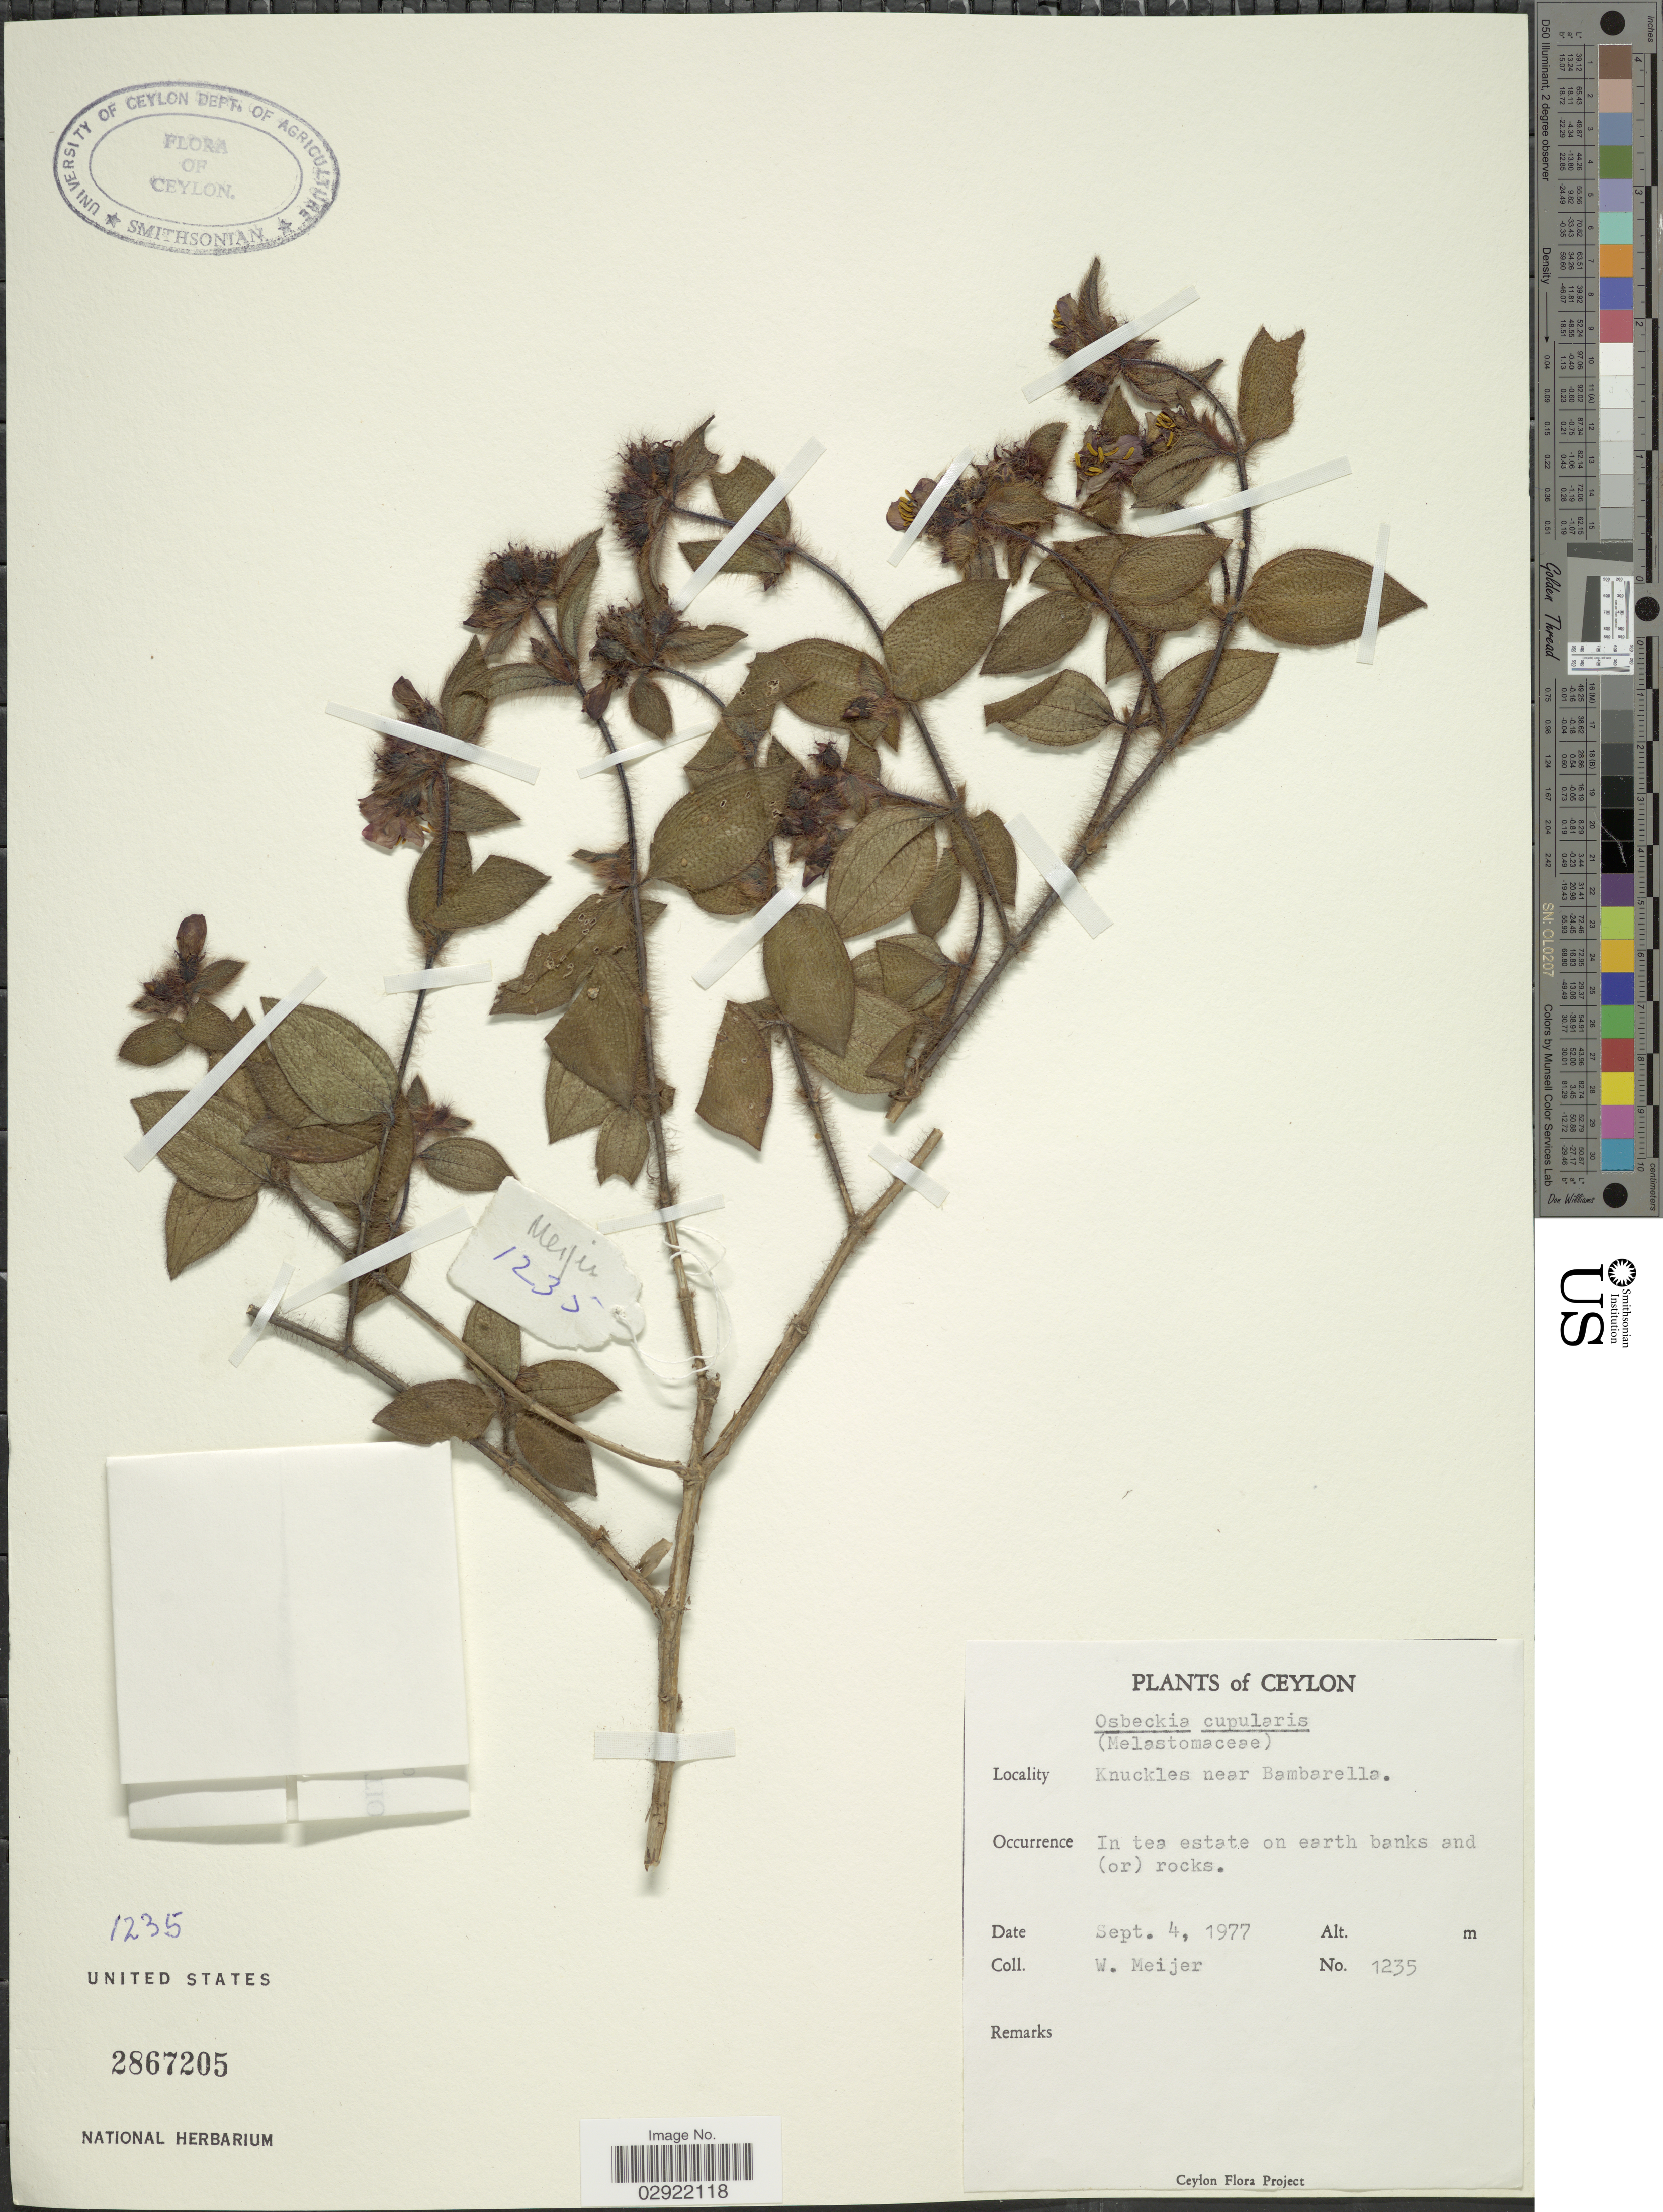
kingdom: Plantae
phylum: Tracheophyta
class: Magnoliopsida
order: Myrtales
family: Melastomataceae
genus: Osbeckia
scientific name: Osbeckia cupularis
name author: D. Don ex Wight & Arn.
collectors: W. Meijer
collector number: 1235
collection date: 1977-09-04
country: Sri Lanka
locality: Ceylon. Knuckles near Bambarella.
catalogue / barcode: US 2867205